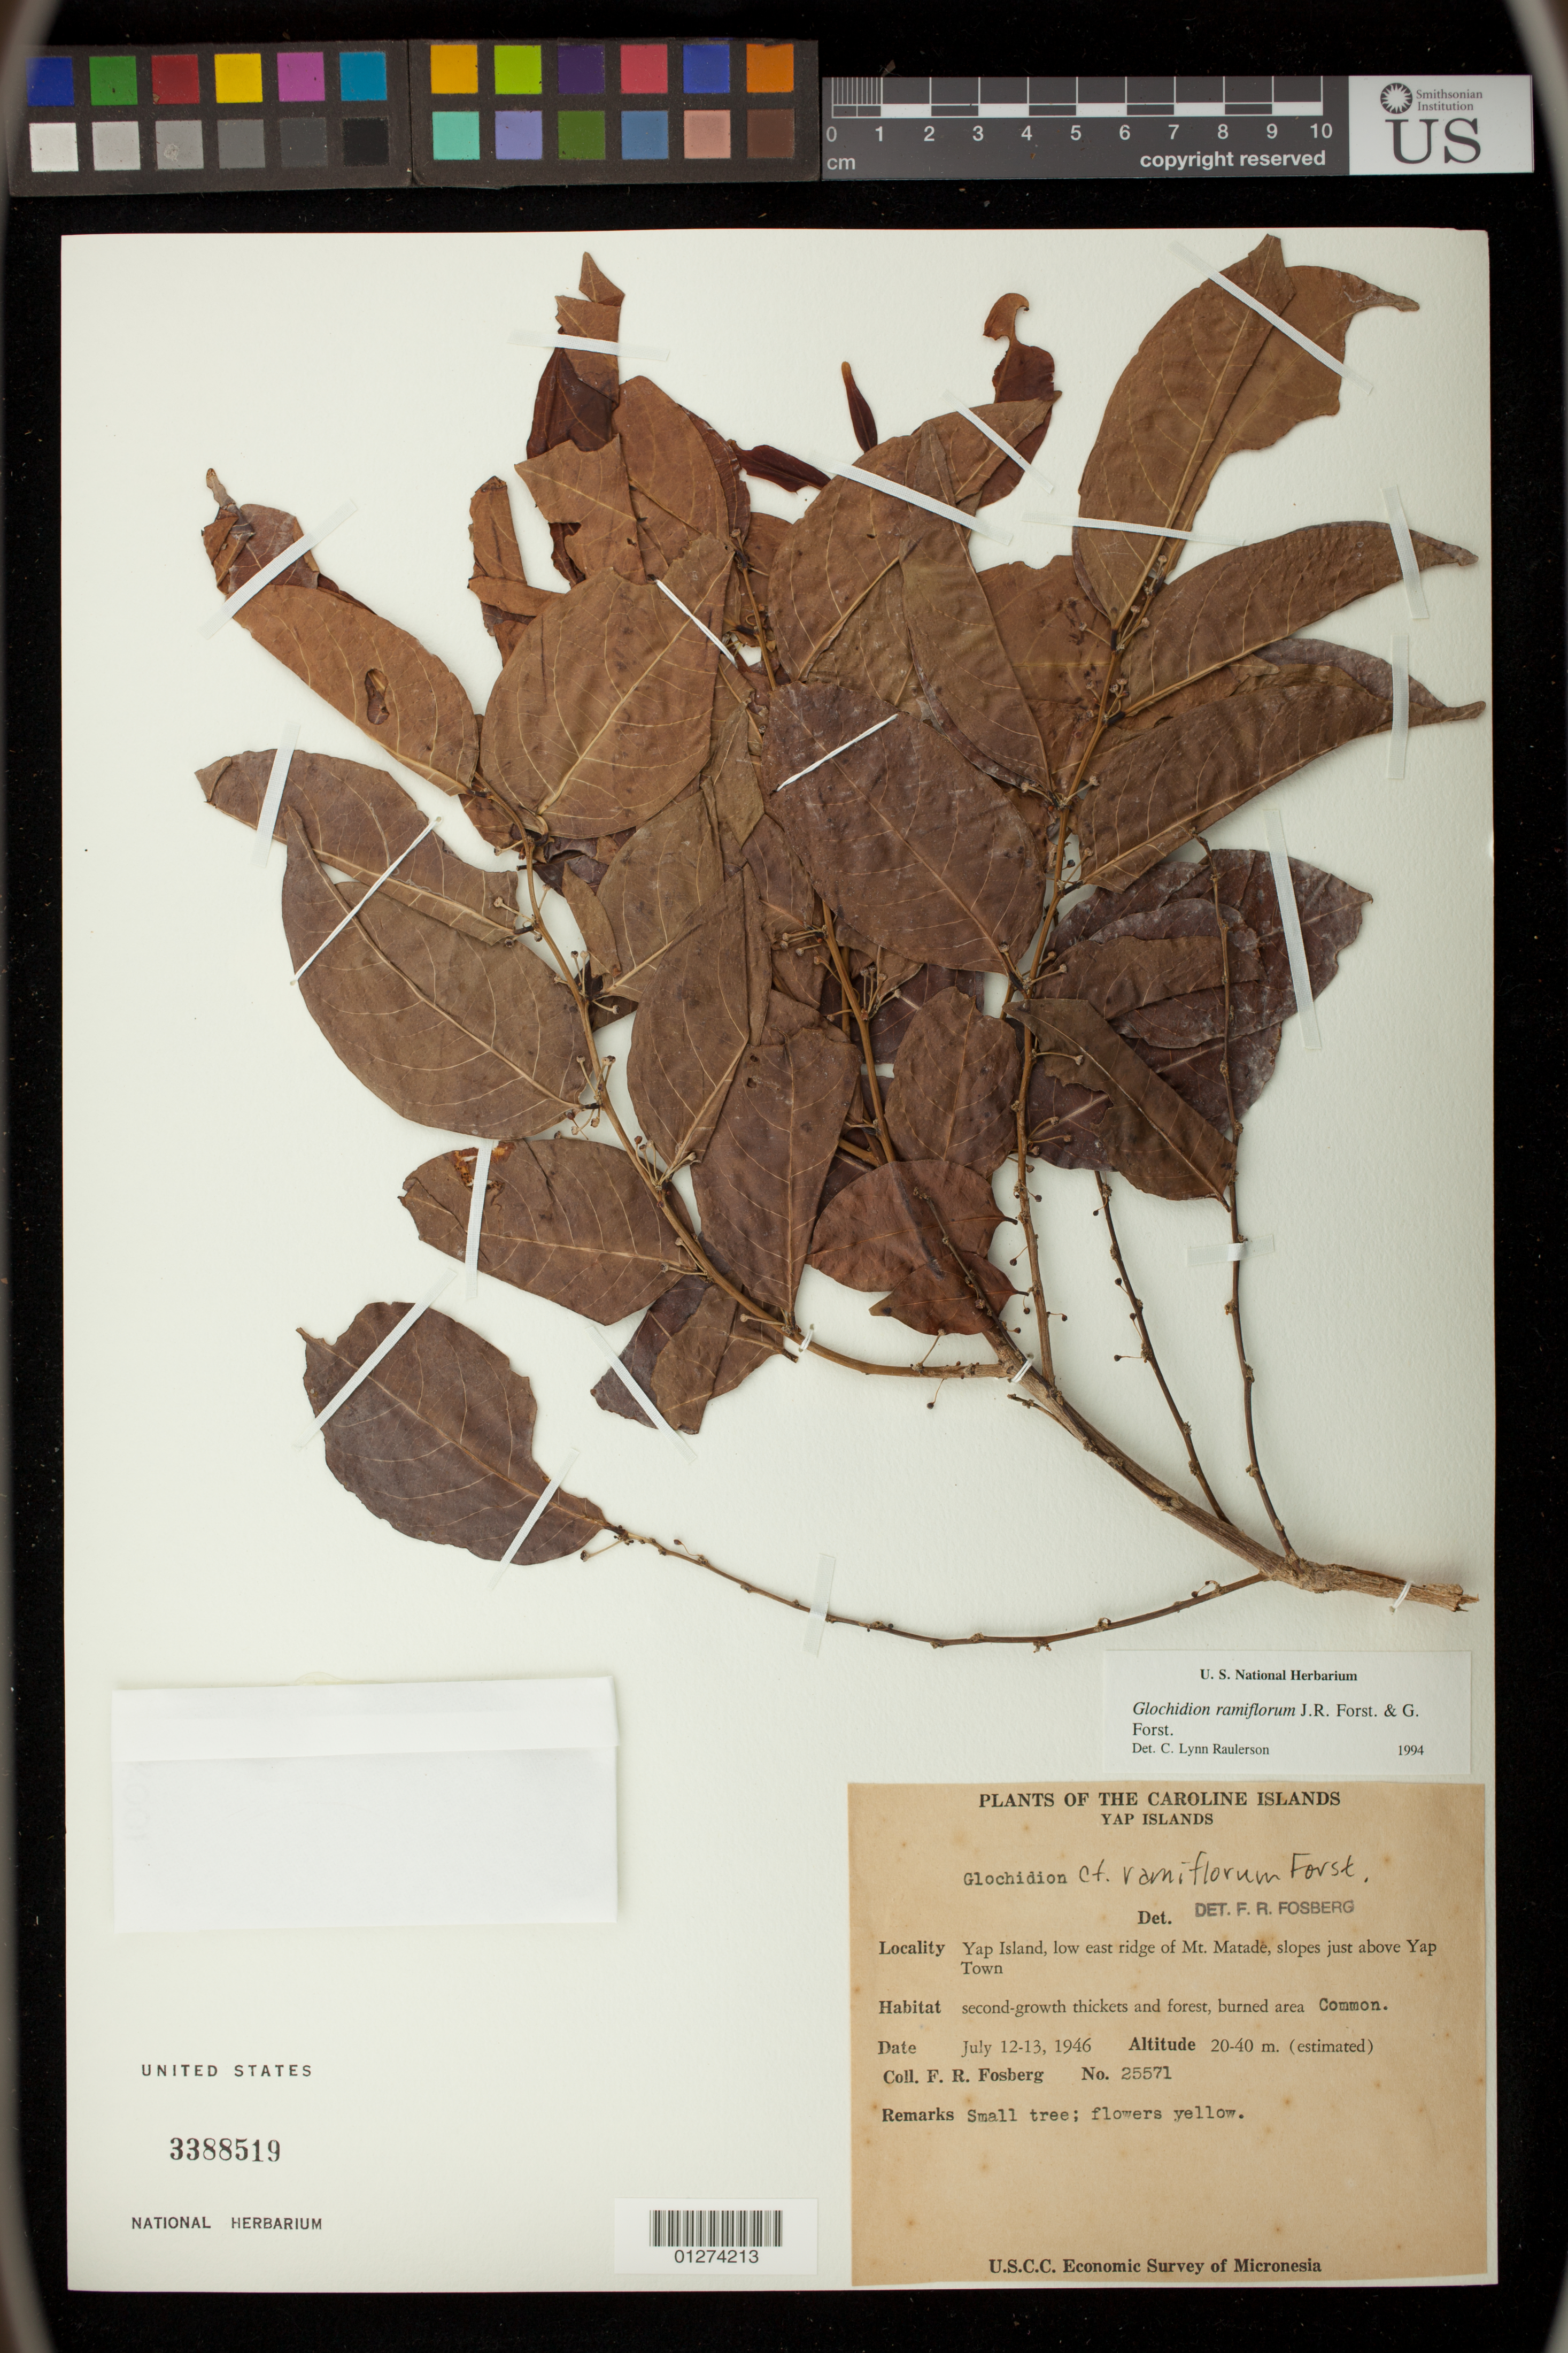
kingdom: Plantae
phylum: Tracheophyta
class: Magnoliopsida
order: Malpighiales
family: Phyllanthaceae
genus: Glochidion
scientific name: Glochidion ramiflorum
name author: J.R. Forst. & G. Forst.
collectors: F. R. Fosberg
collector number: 25571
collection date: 1946-07-12/1946-07-13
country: Micronesia, Federated States of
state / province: Yap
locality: Caroline Islands. Low east ridge of Mt. Matade [Madeqdeq], slopes just above Yap Town.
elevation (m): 20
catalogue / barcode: US 3388519